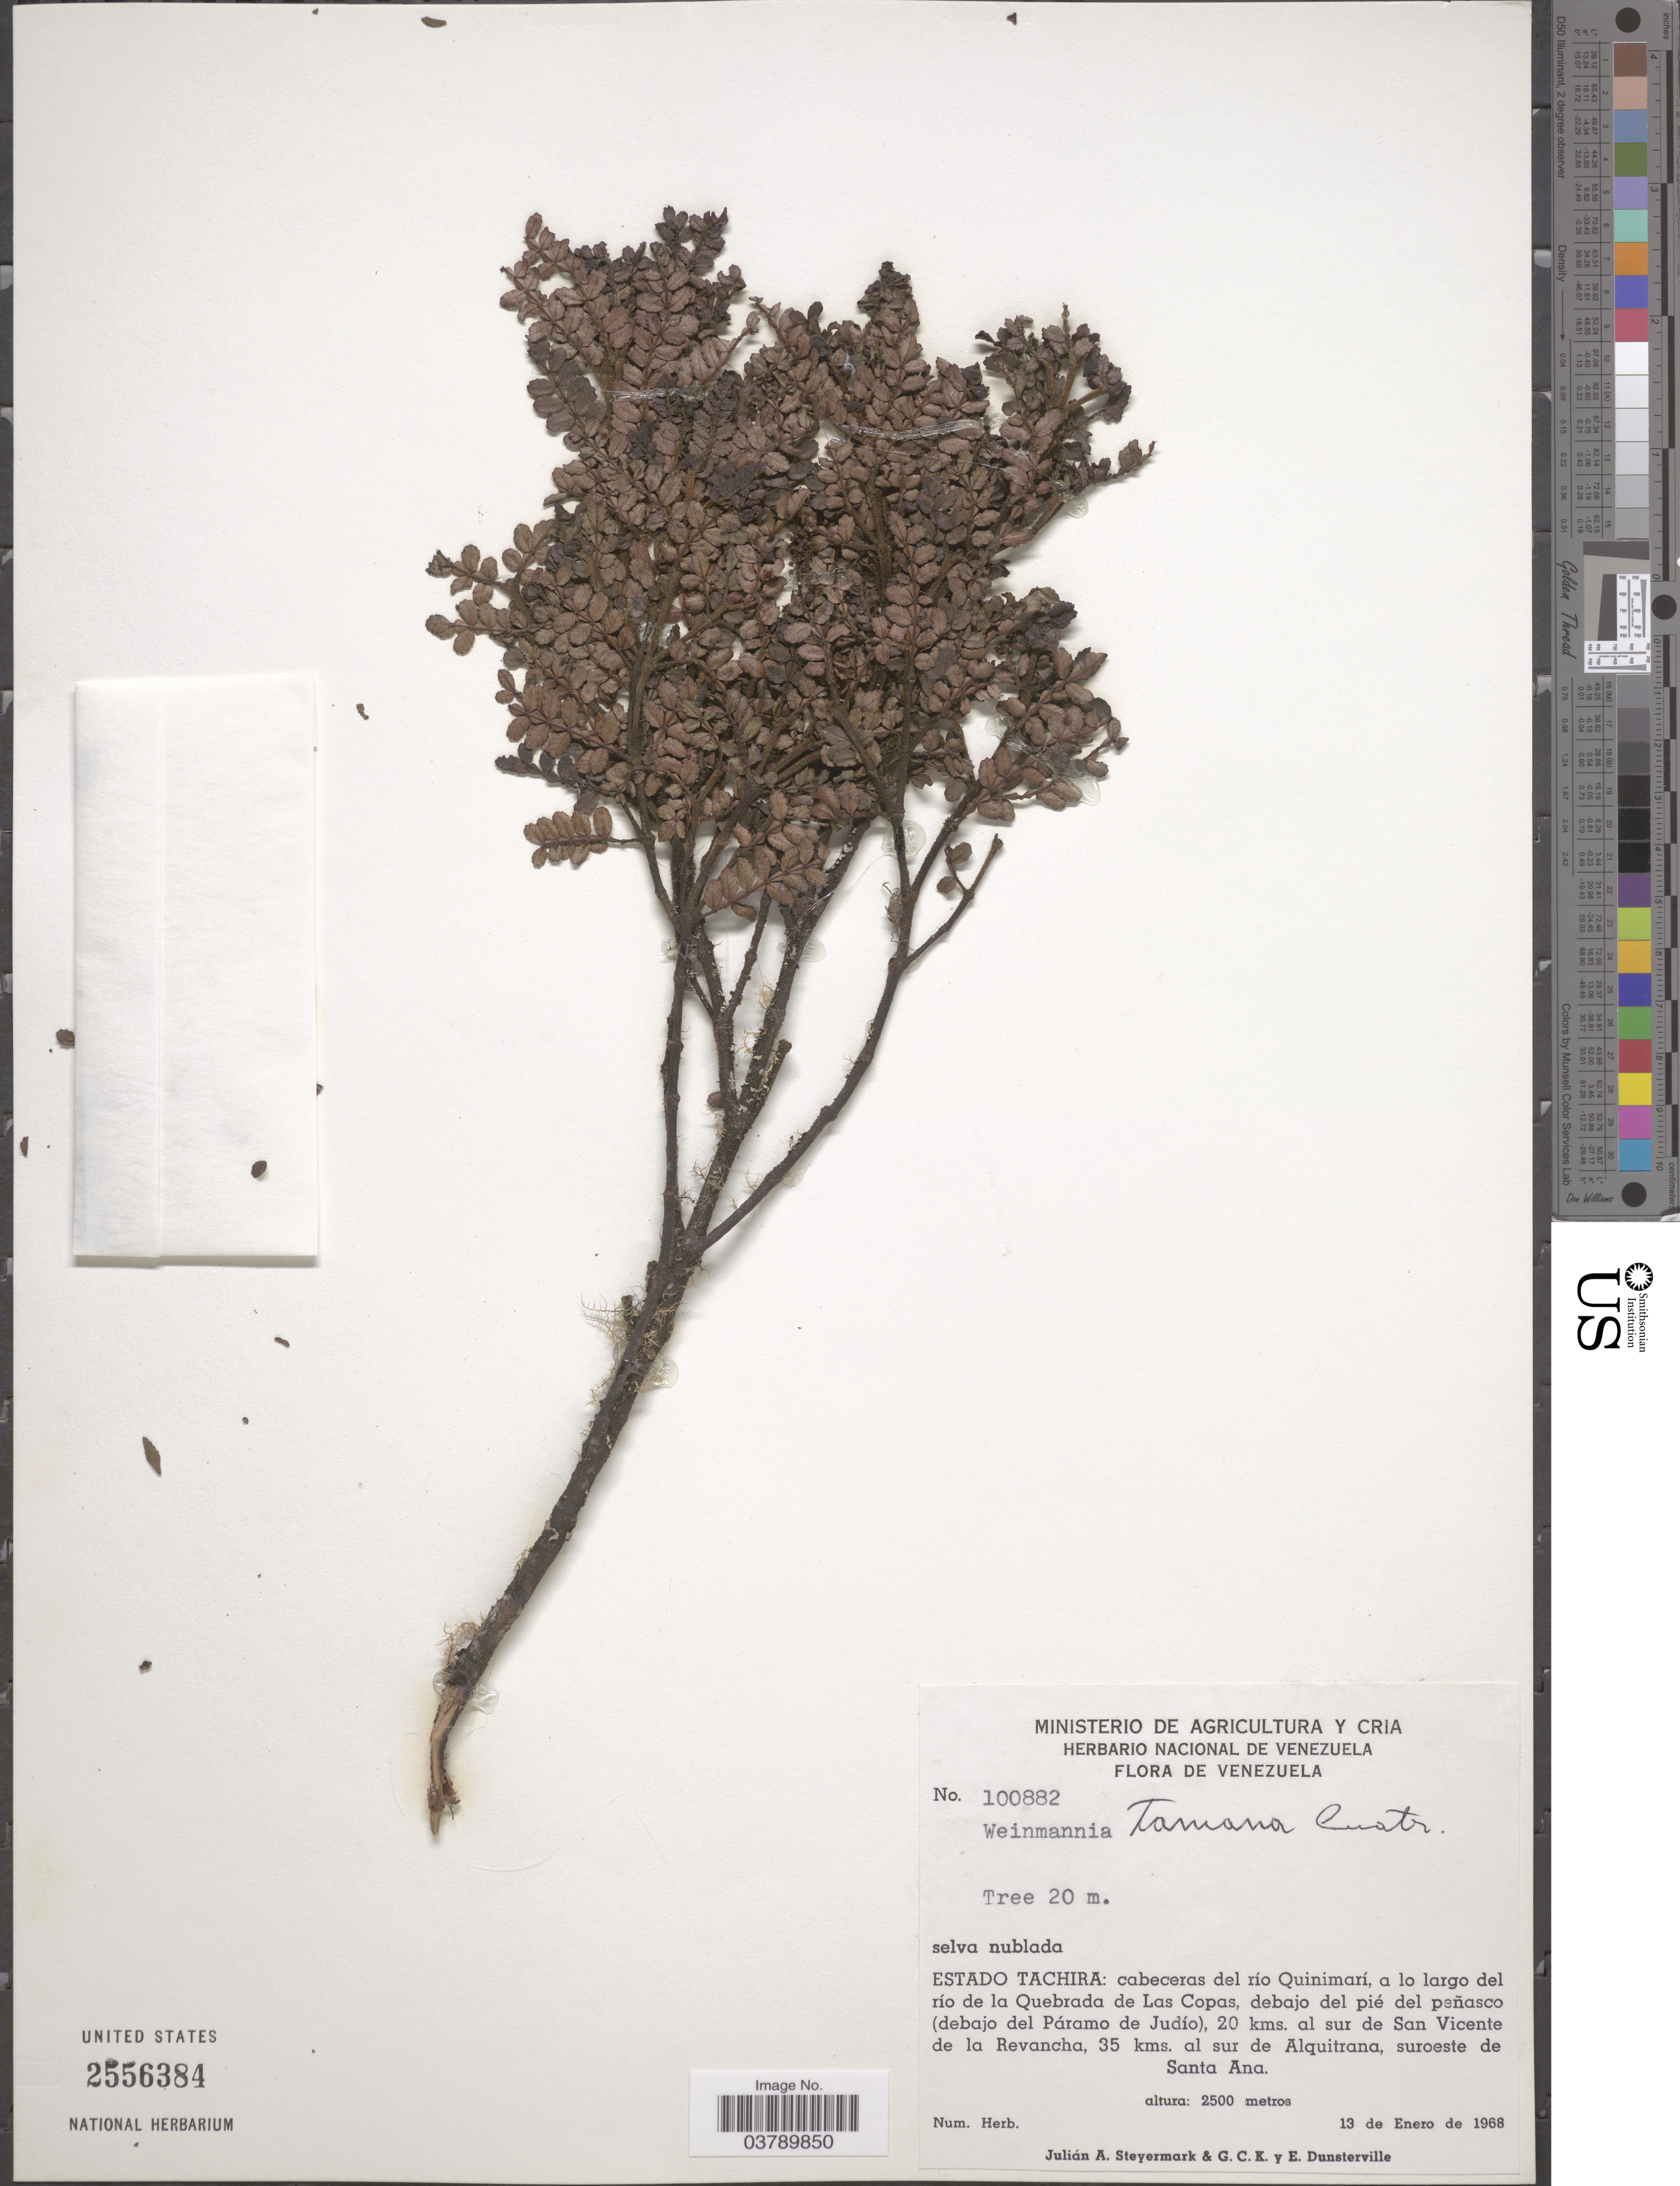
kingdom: Plantae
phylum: Tracheophyta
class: Magnoliopsida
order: Oxalidales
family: Cunoniaceae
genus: Weinmannia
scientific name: Weinmannia tamana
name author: Cuatrec.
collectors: J. Steyermark, G. C. K. Dunsterville & E. Dunsterville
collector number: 100882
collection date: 1968-01-13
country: Venezuela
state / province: Tachira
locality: Cabeceras del río Quinimarí, a lo largo del río de la Quebrada de Las Copas, debajo del pié del peñasco (debajo del Páramo de Judío), 20 kms. al sur de San Vicente de la Revancha, 35 kms. al sur de Alquitrana, suroeste de Santa Ana.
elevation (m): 2500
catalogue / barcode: US 2556384